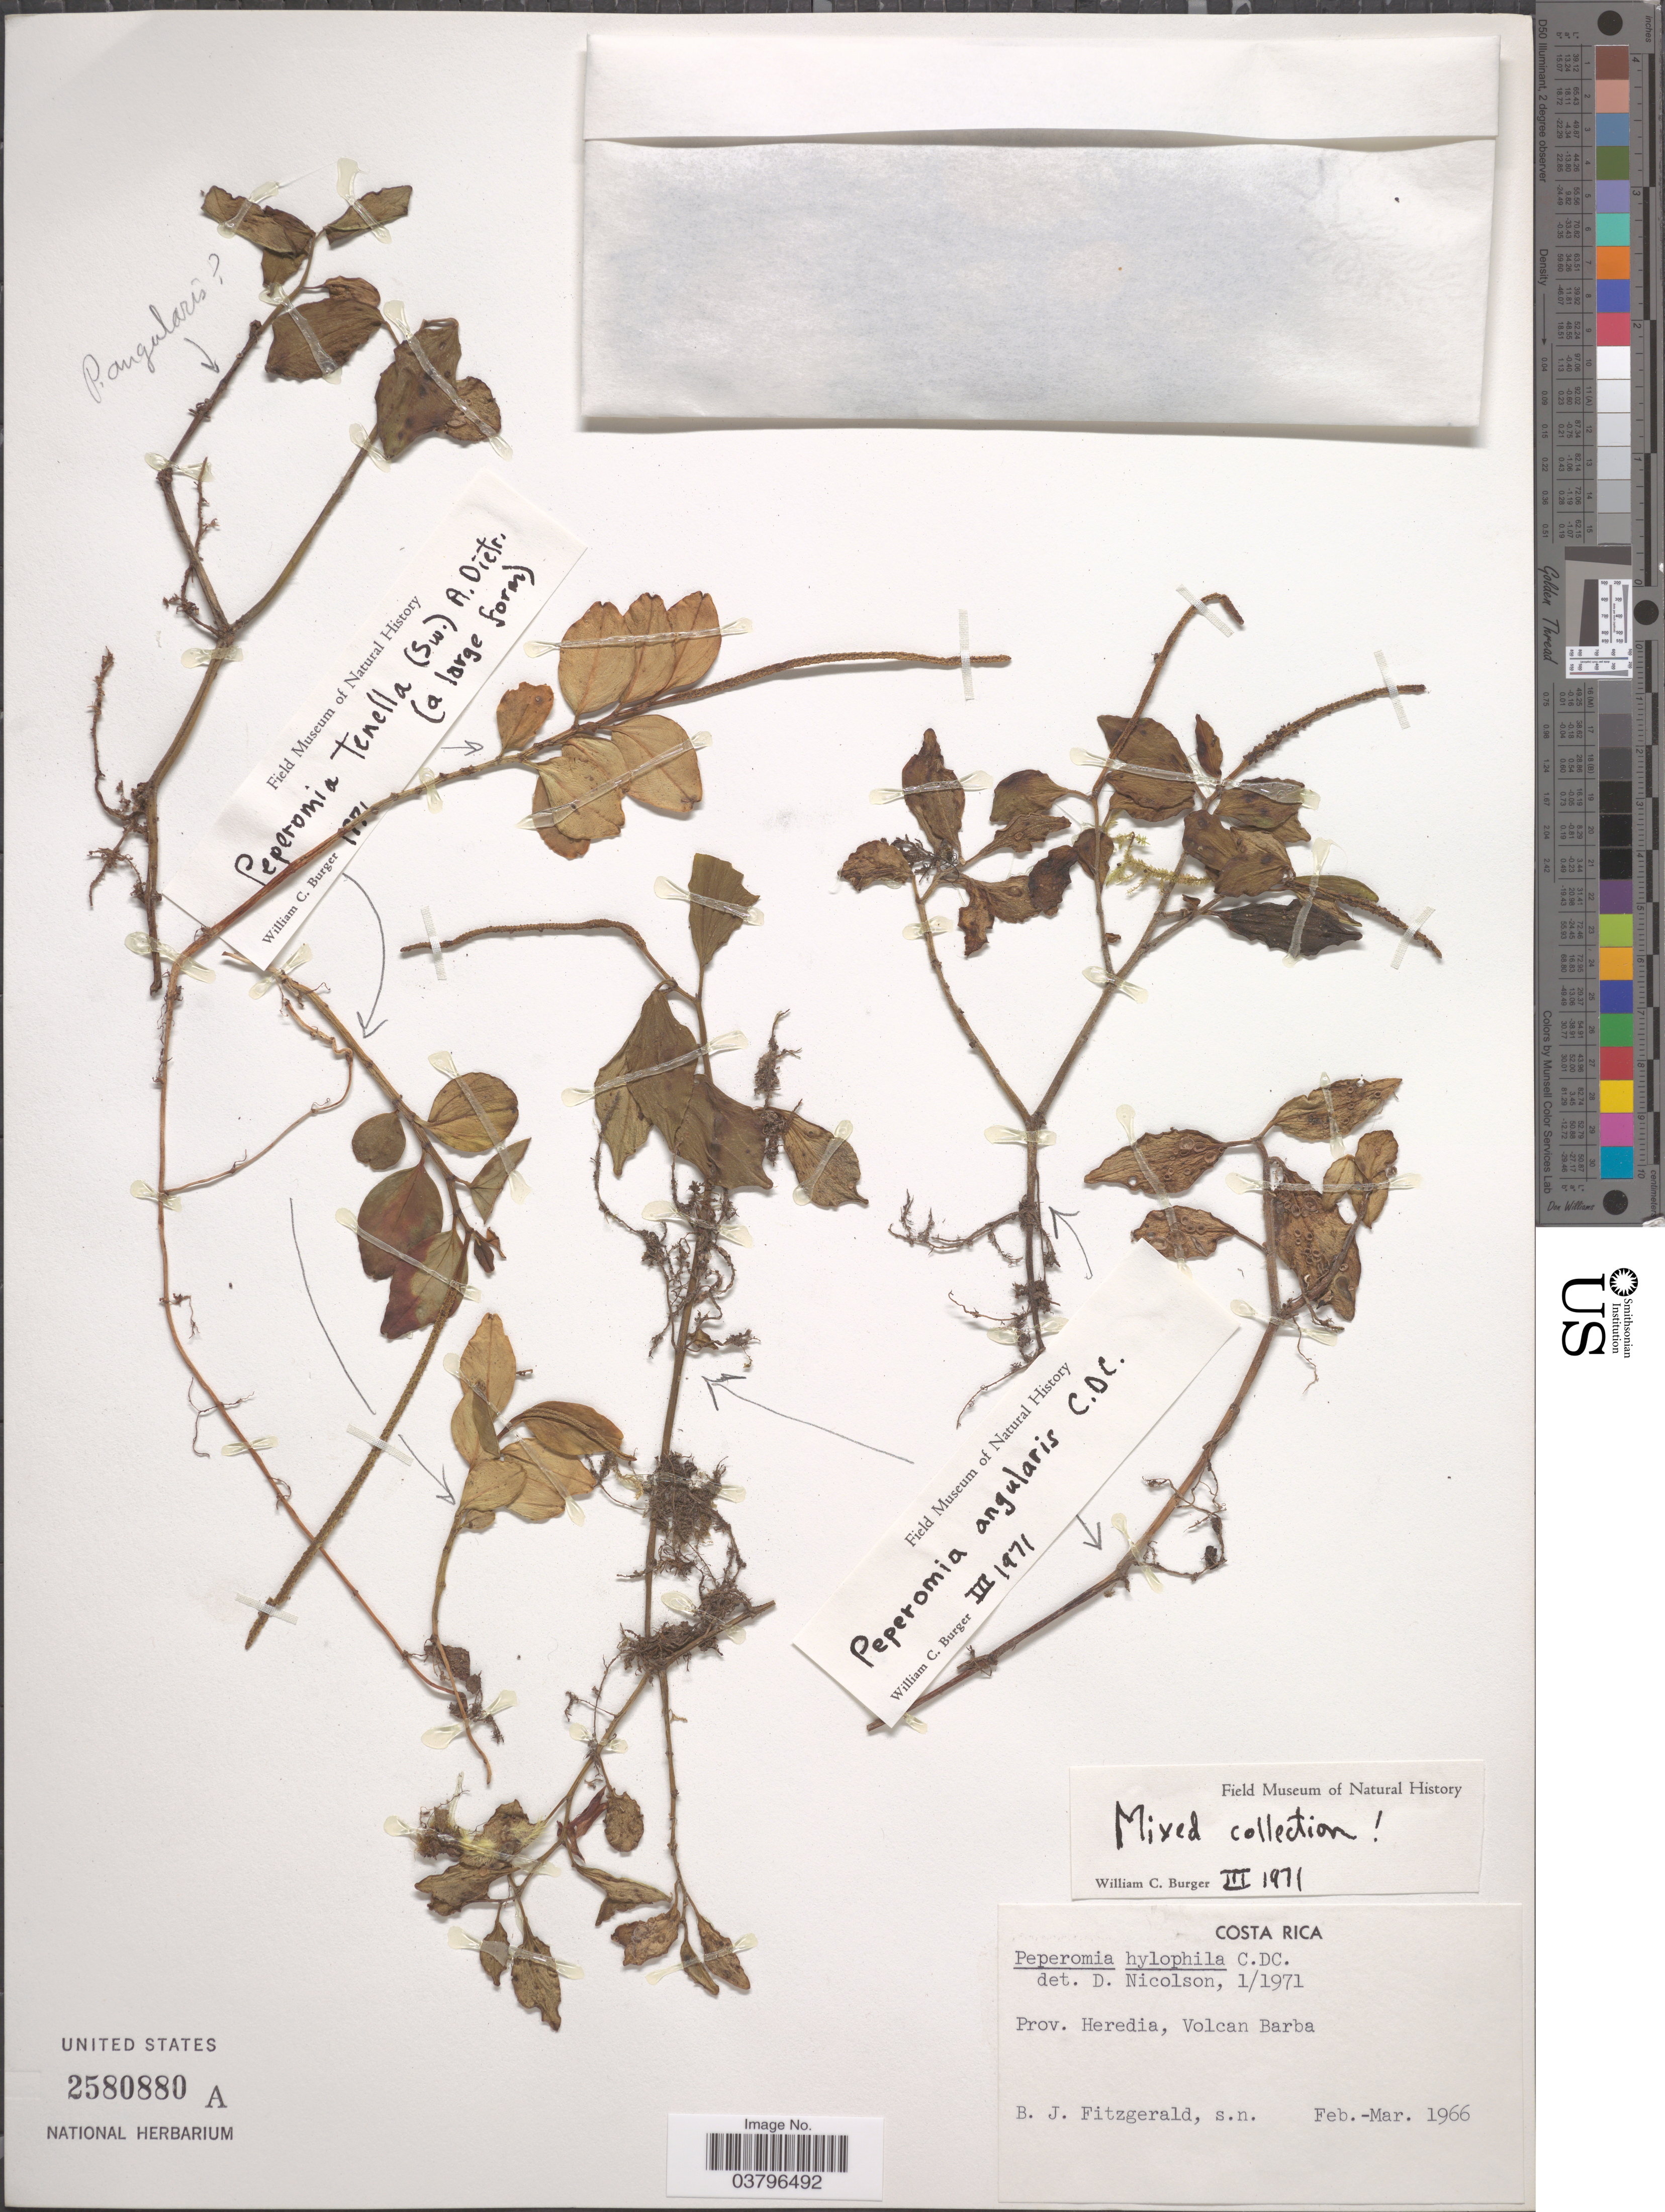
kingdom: Plantae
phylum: Tracheophyta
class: Magnoliopsida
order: Piperales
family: Piperaceae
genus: Peperomia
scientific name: Peperomia tenuipes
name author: Trel.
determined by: Jiménez, José Estaban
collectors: B. Fitzgerald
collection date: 1966-02/1966-03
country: Costa Rica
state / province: Heredia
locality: Volcan Barba.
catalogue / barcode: US 2580880A